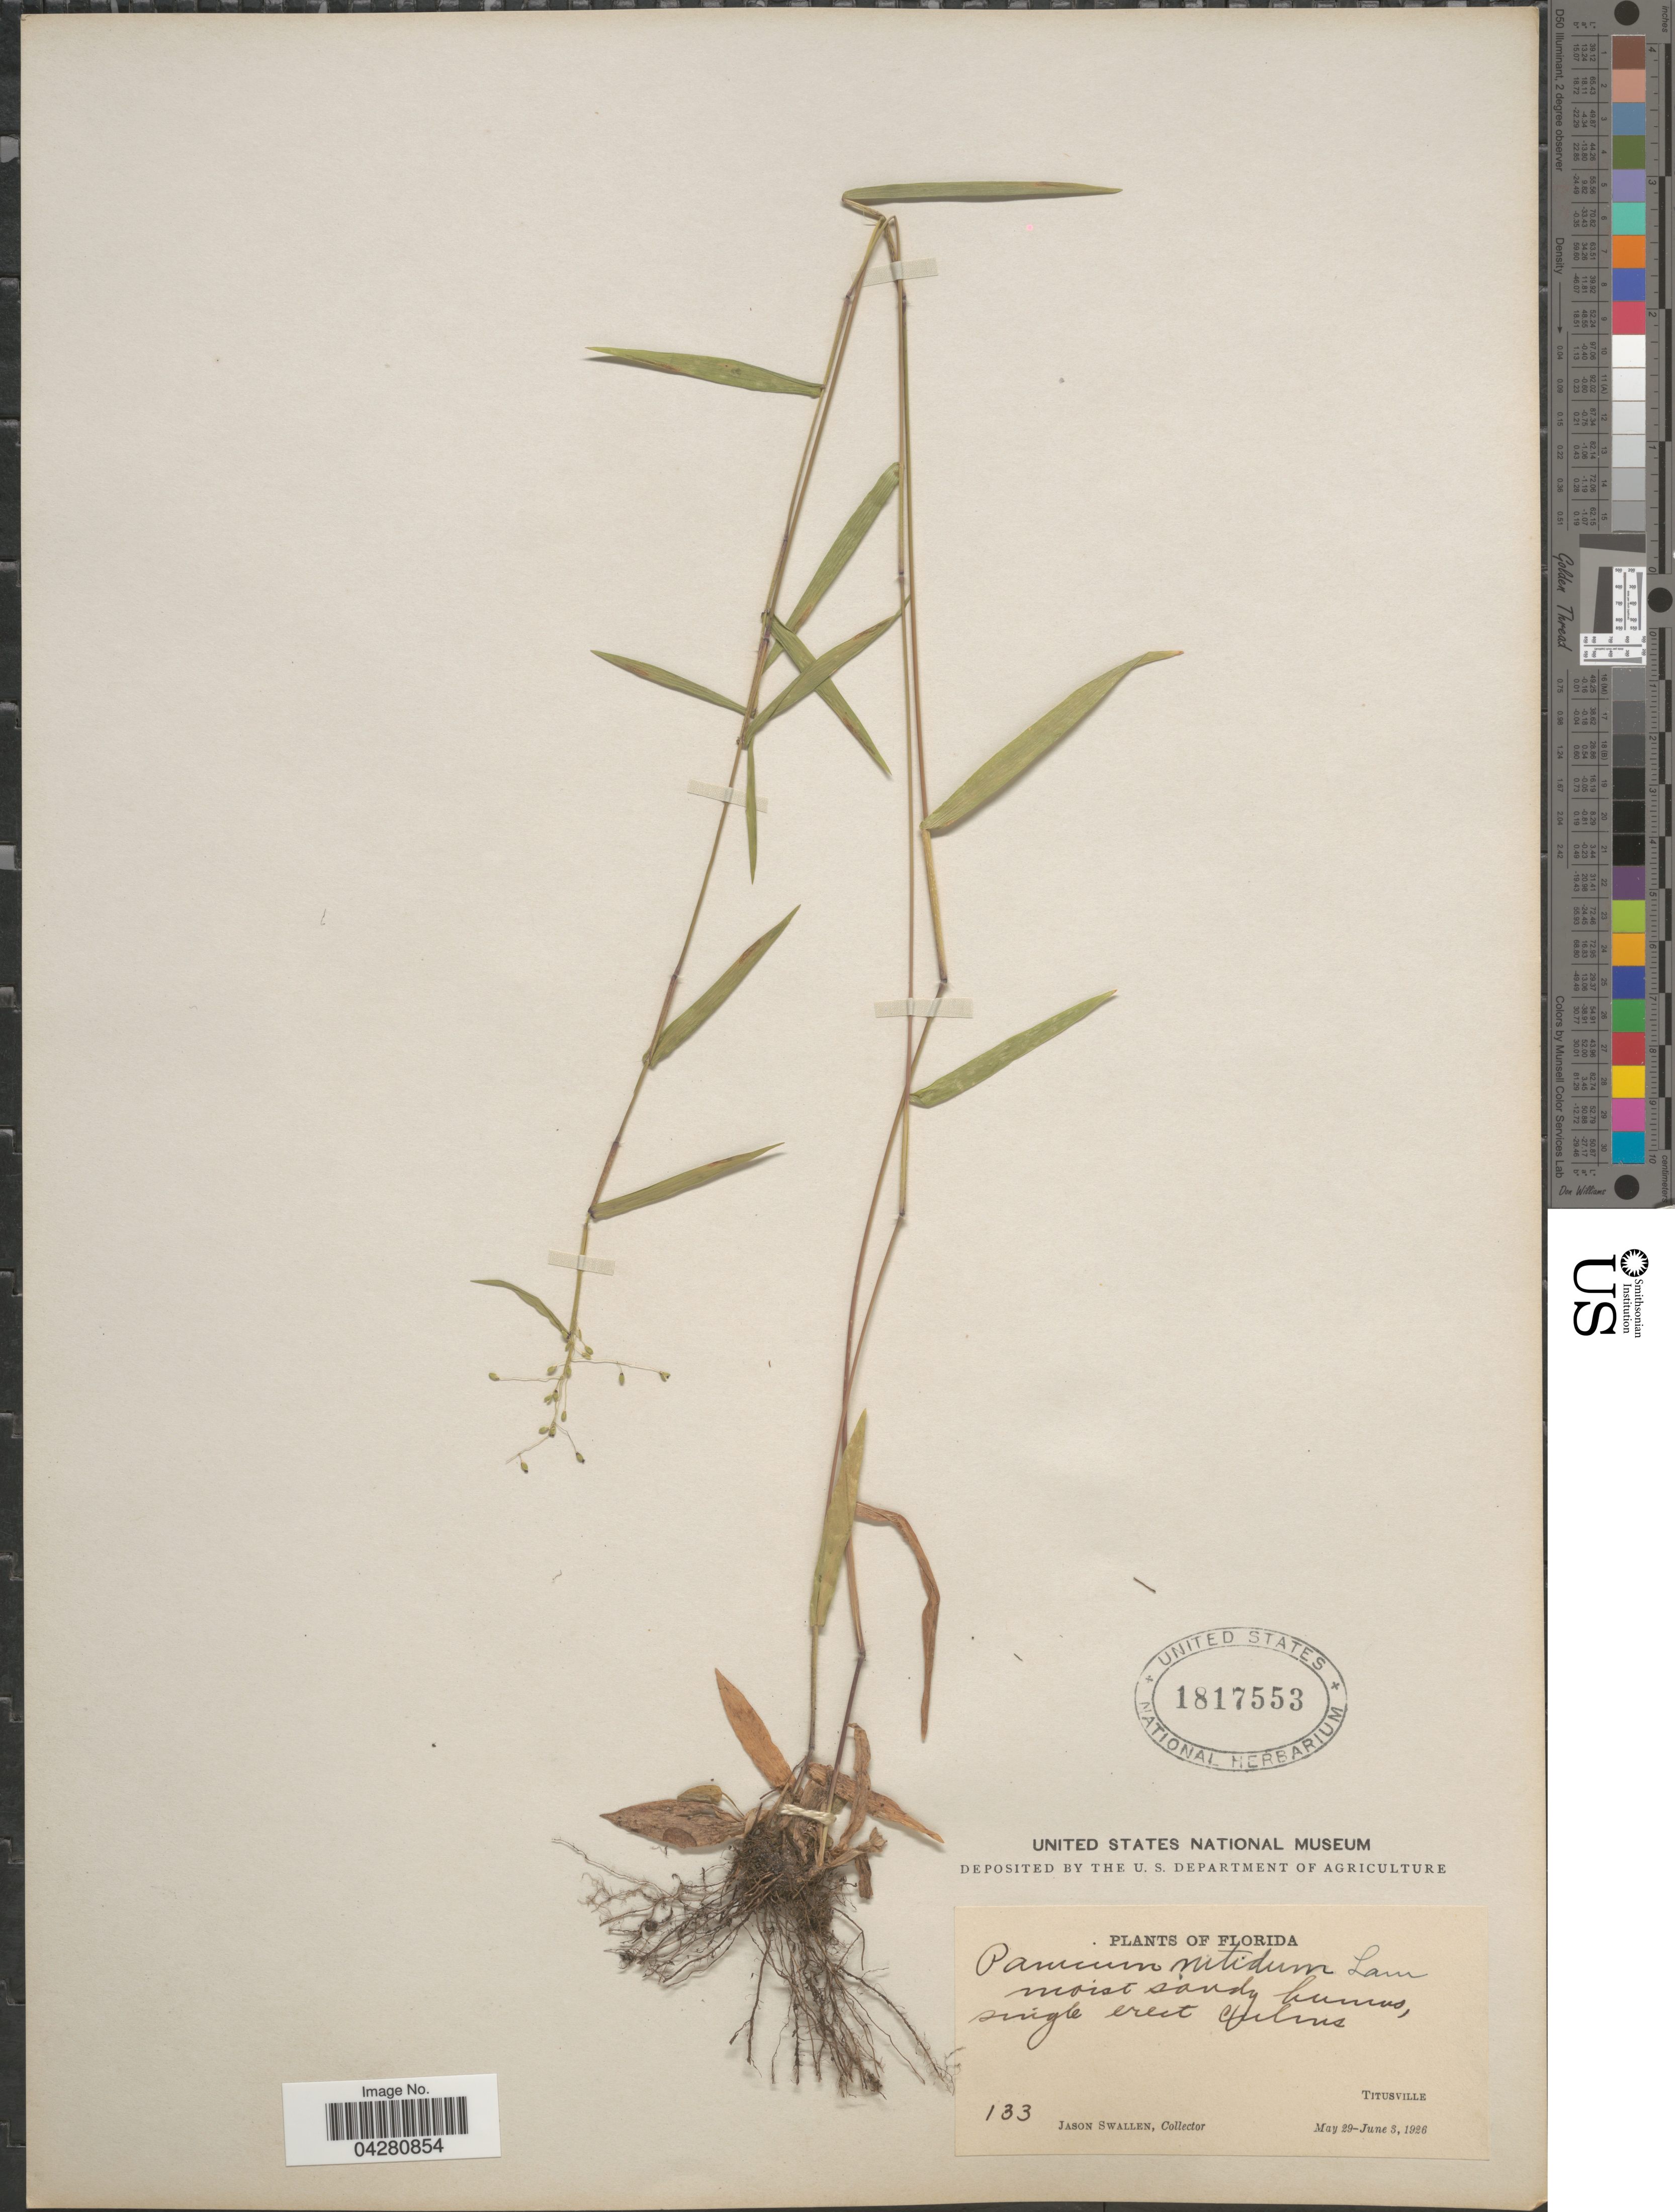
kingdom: Plantae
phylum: Tracheophyta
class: Liliopsida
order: Poales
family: Poaceae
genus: Dichanthelium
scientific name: Dichanthelium dichotomum var. dichotomum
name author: (L.) Gould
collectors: J. R. Swallen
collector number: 133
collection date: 1926-05-29/1926-06-03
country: United States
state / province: Florida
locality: Titusville.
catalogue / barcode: US 1817553